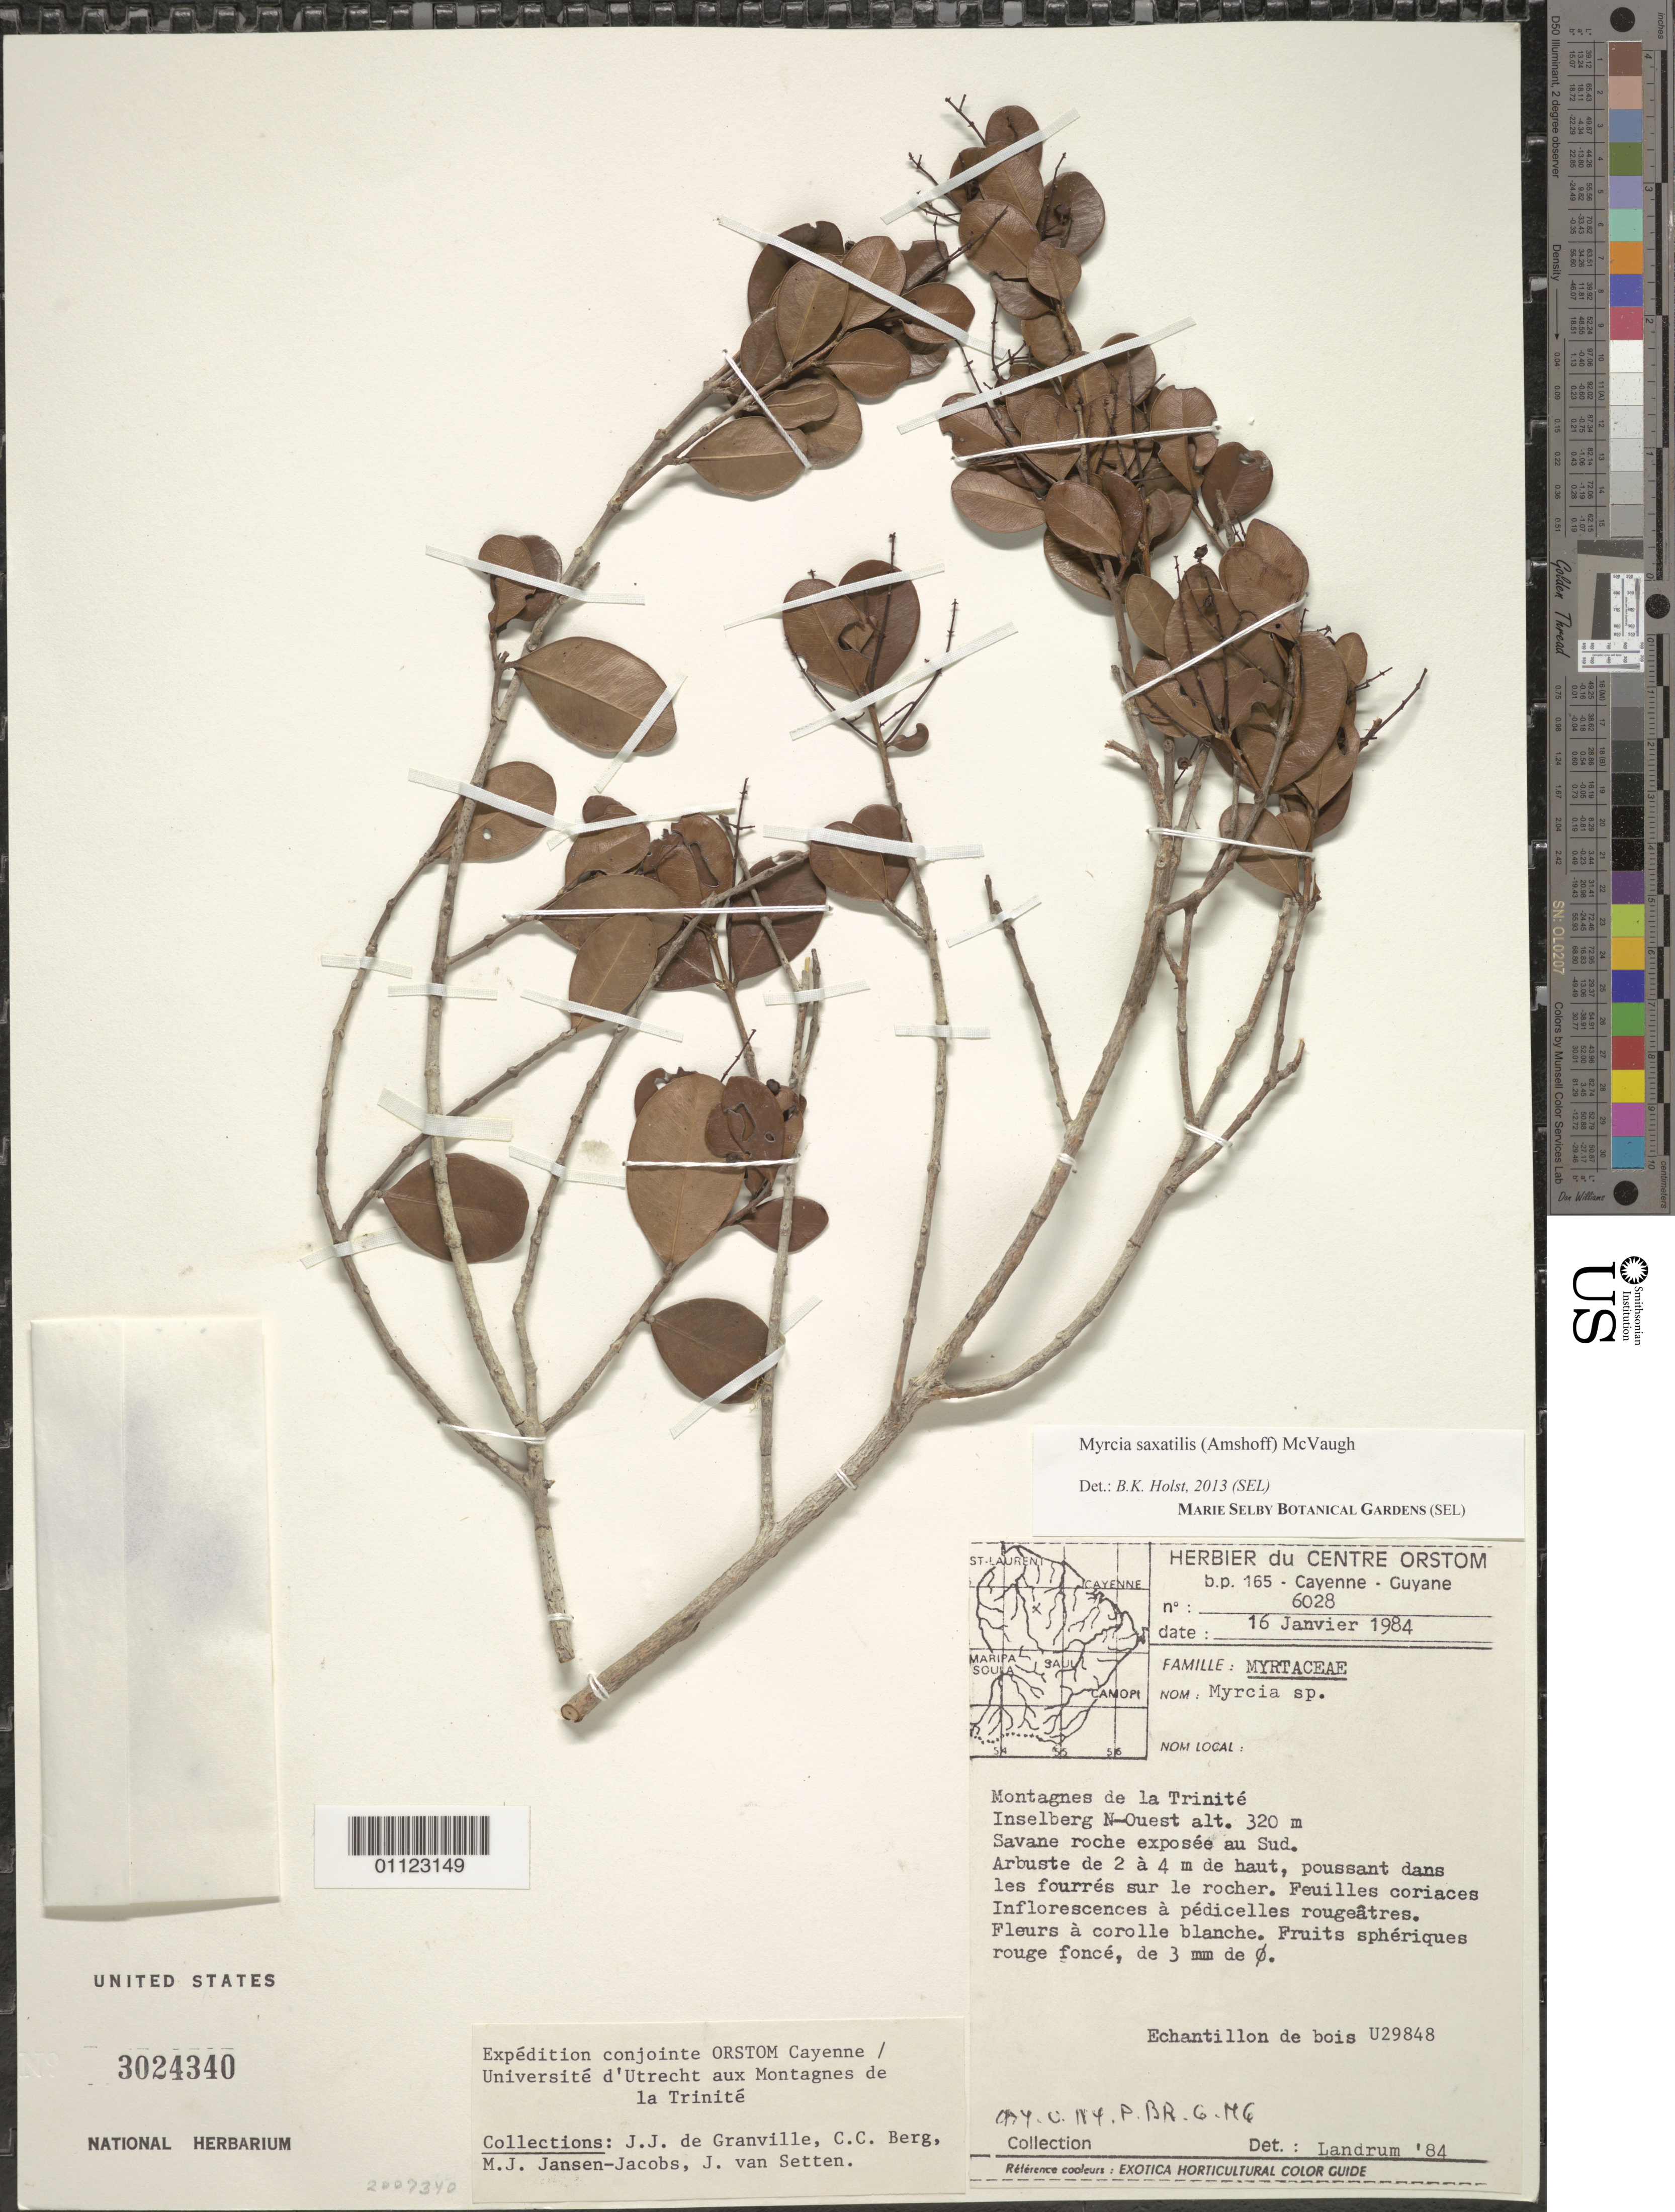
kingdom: Plantae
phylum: Tracheophyta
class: Magnoliopsida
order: Myrtales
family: Myrtaceae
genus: Myrcia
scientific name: Myrcia saxatilis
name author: (Amshoff) McVaugh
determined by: Holst, Bruce K.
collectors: J.-J. de Granville, C. C. Berg, M. J. Jansen-Jacobs & J. van Setten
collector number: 6028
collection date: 1984-01-16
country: French Guiana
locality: Montagne de la Trinité. Inselberg N-Ouest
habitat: Savane roche exposee au Sud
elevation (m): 320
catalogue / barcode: US 3024340